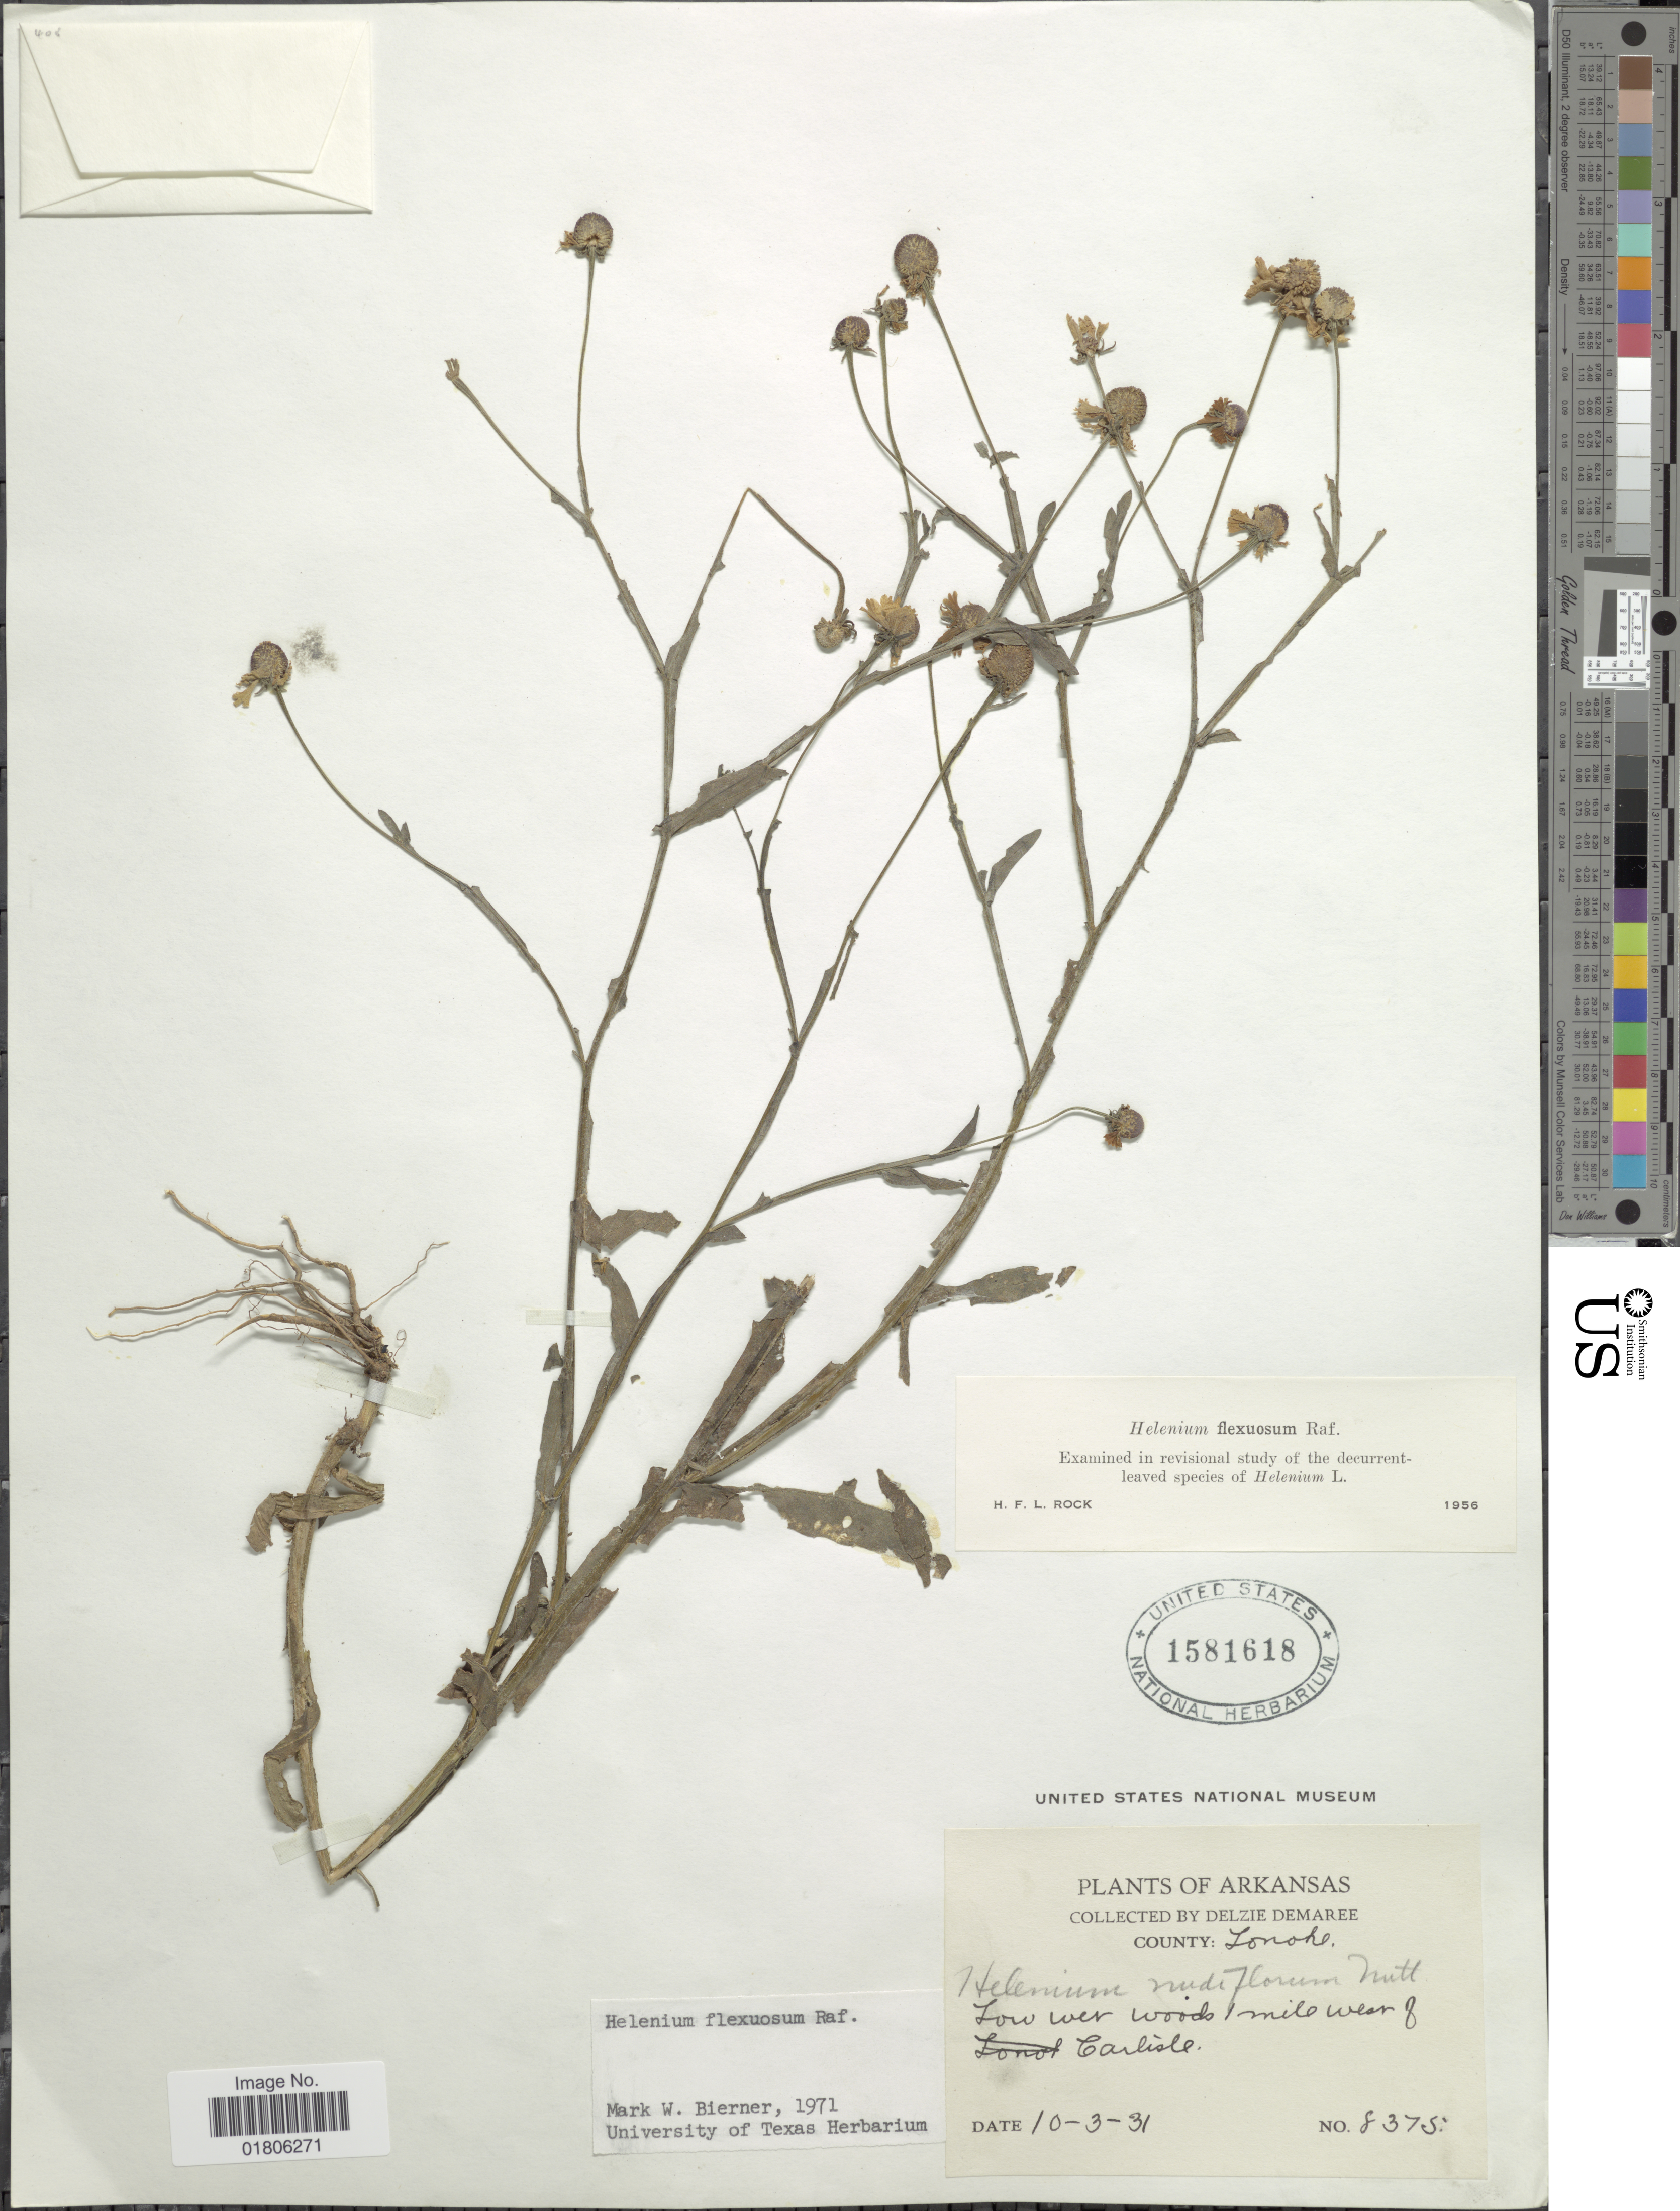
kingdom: Plantae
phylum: Tracheophyta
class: Magnoliopsida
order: Asterales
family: Asteraceae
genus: Helenium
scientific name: Helenium flexuosum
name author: Raf.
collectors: D. Demaree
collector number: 8375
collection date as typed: Transcribed d/m/y: 3/10/31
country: United States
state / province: Arkansas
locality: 1 mile west of Carlisle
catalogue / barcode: US 1581618